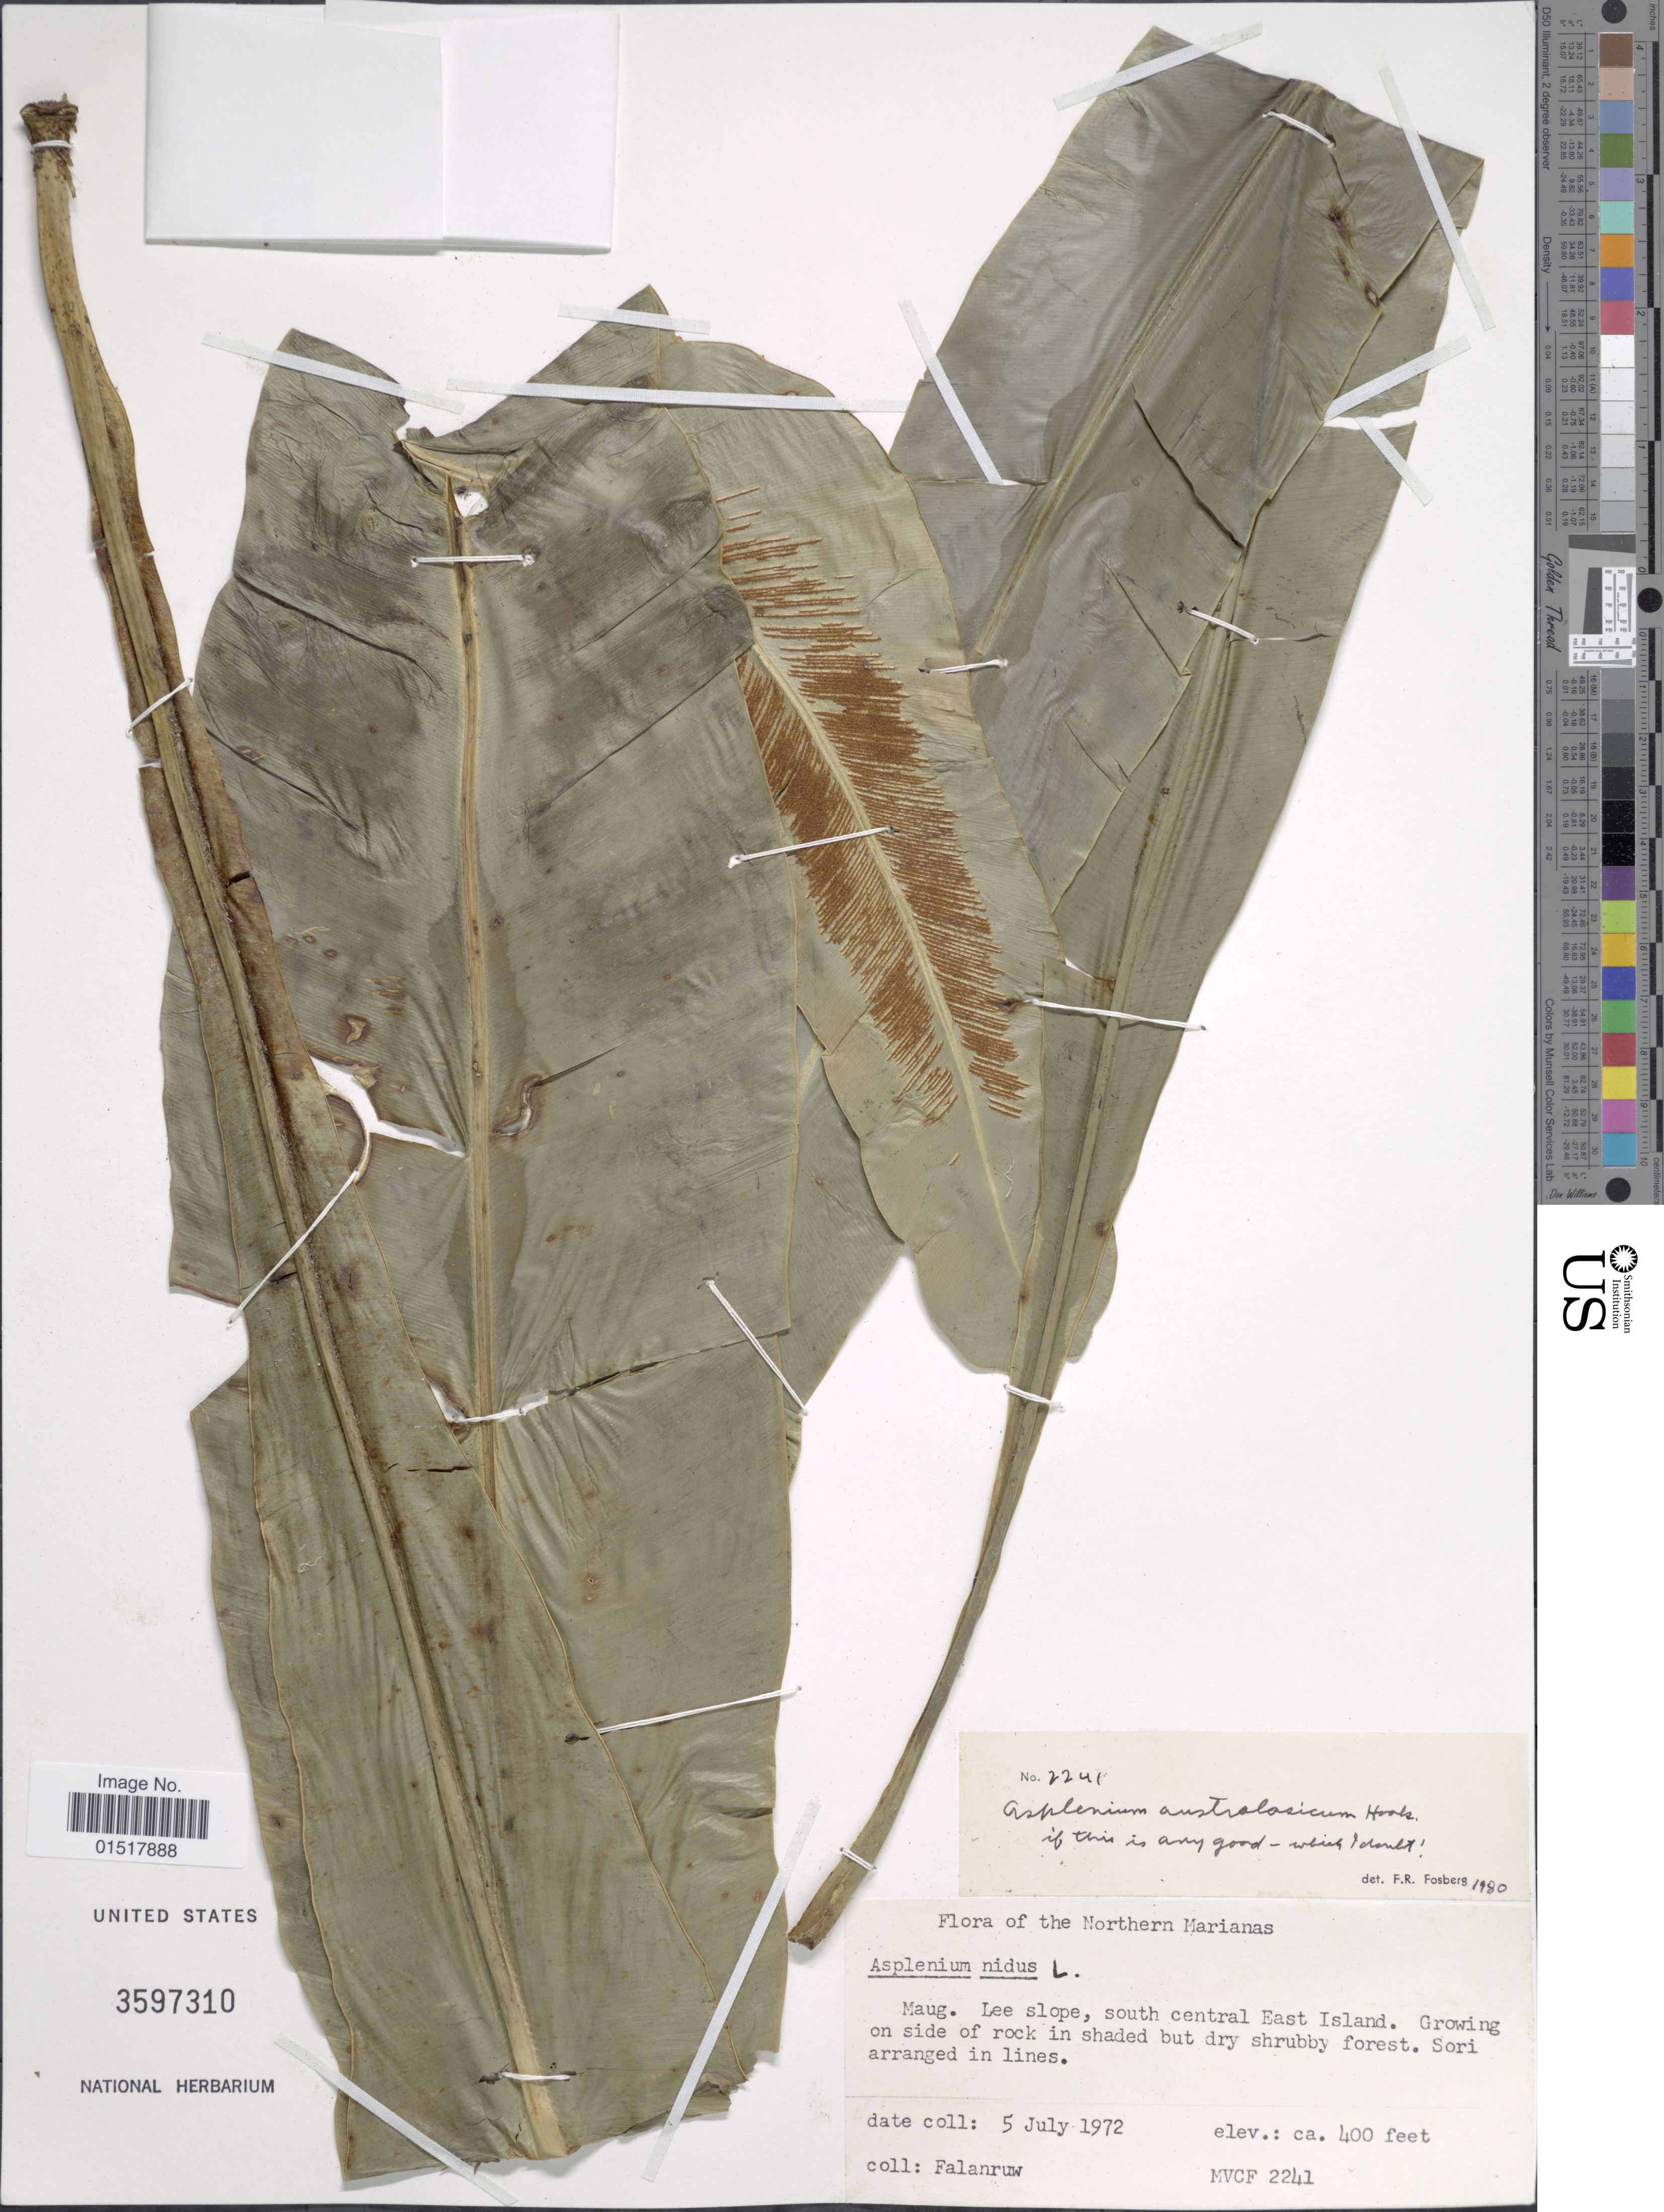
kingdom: Plantae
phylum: Tracheophyta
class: Polypodiopsida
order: Polypodiales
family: Aspleniaceae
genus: Asplenium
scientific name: Asplenium nidus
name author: L.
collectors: Falanruw, --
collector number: MVCF 2241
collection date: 1972-07-05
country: Northern Mariana Islands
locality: Maug. Lee slope, south central East Island.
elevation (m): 122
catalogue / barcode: US 3597310